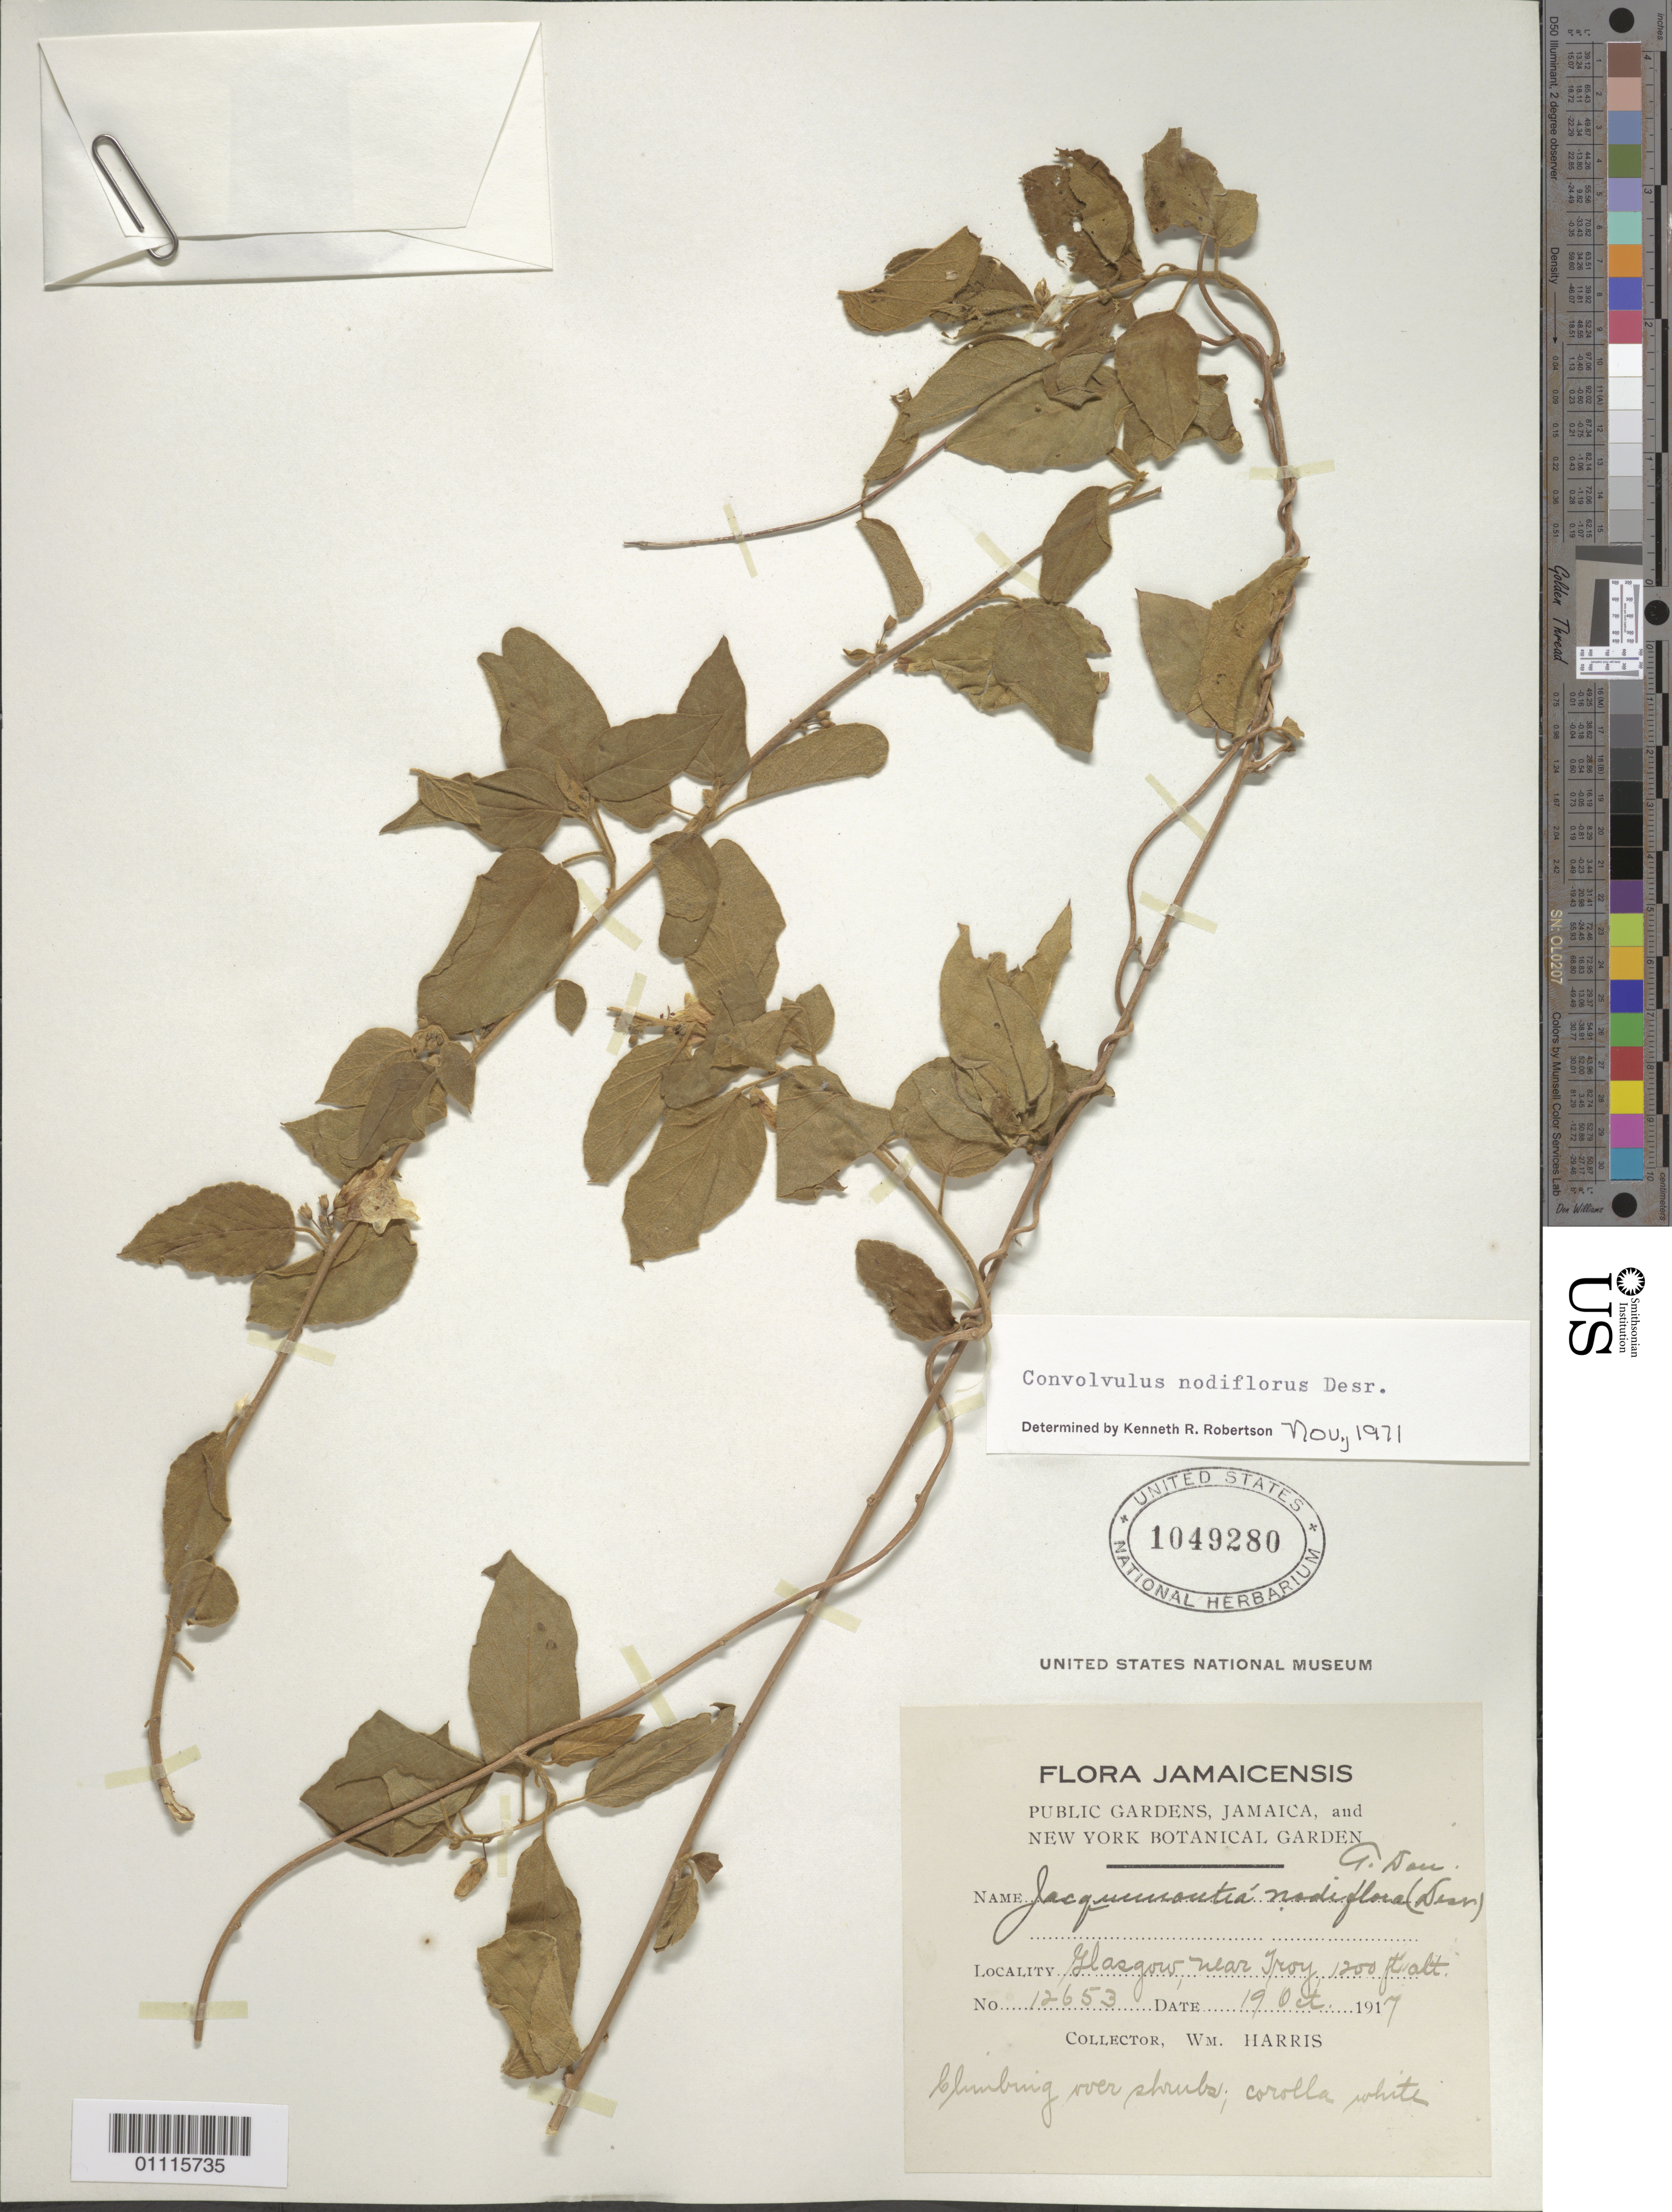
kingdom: Plantae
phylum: Tracheophyta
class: Magnoliopsida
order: Solanales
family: Convolvulaceae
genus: Convolvulus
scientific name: Convolvulus nodiflorus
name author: Desr.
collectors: W. Harris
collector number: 12653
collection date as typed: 19 Oct 1917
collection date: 1917-10-19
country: Jamaica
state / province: Westmoreland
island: Jamaica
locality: Glasgow, near Troy.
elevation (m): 366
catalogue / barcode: US 1049280